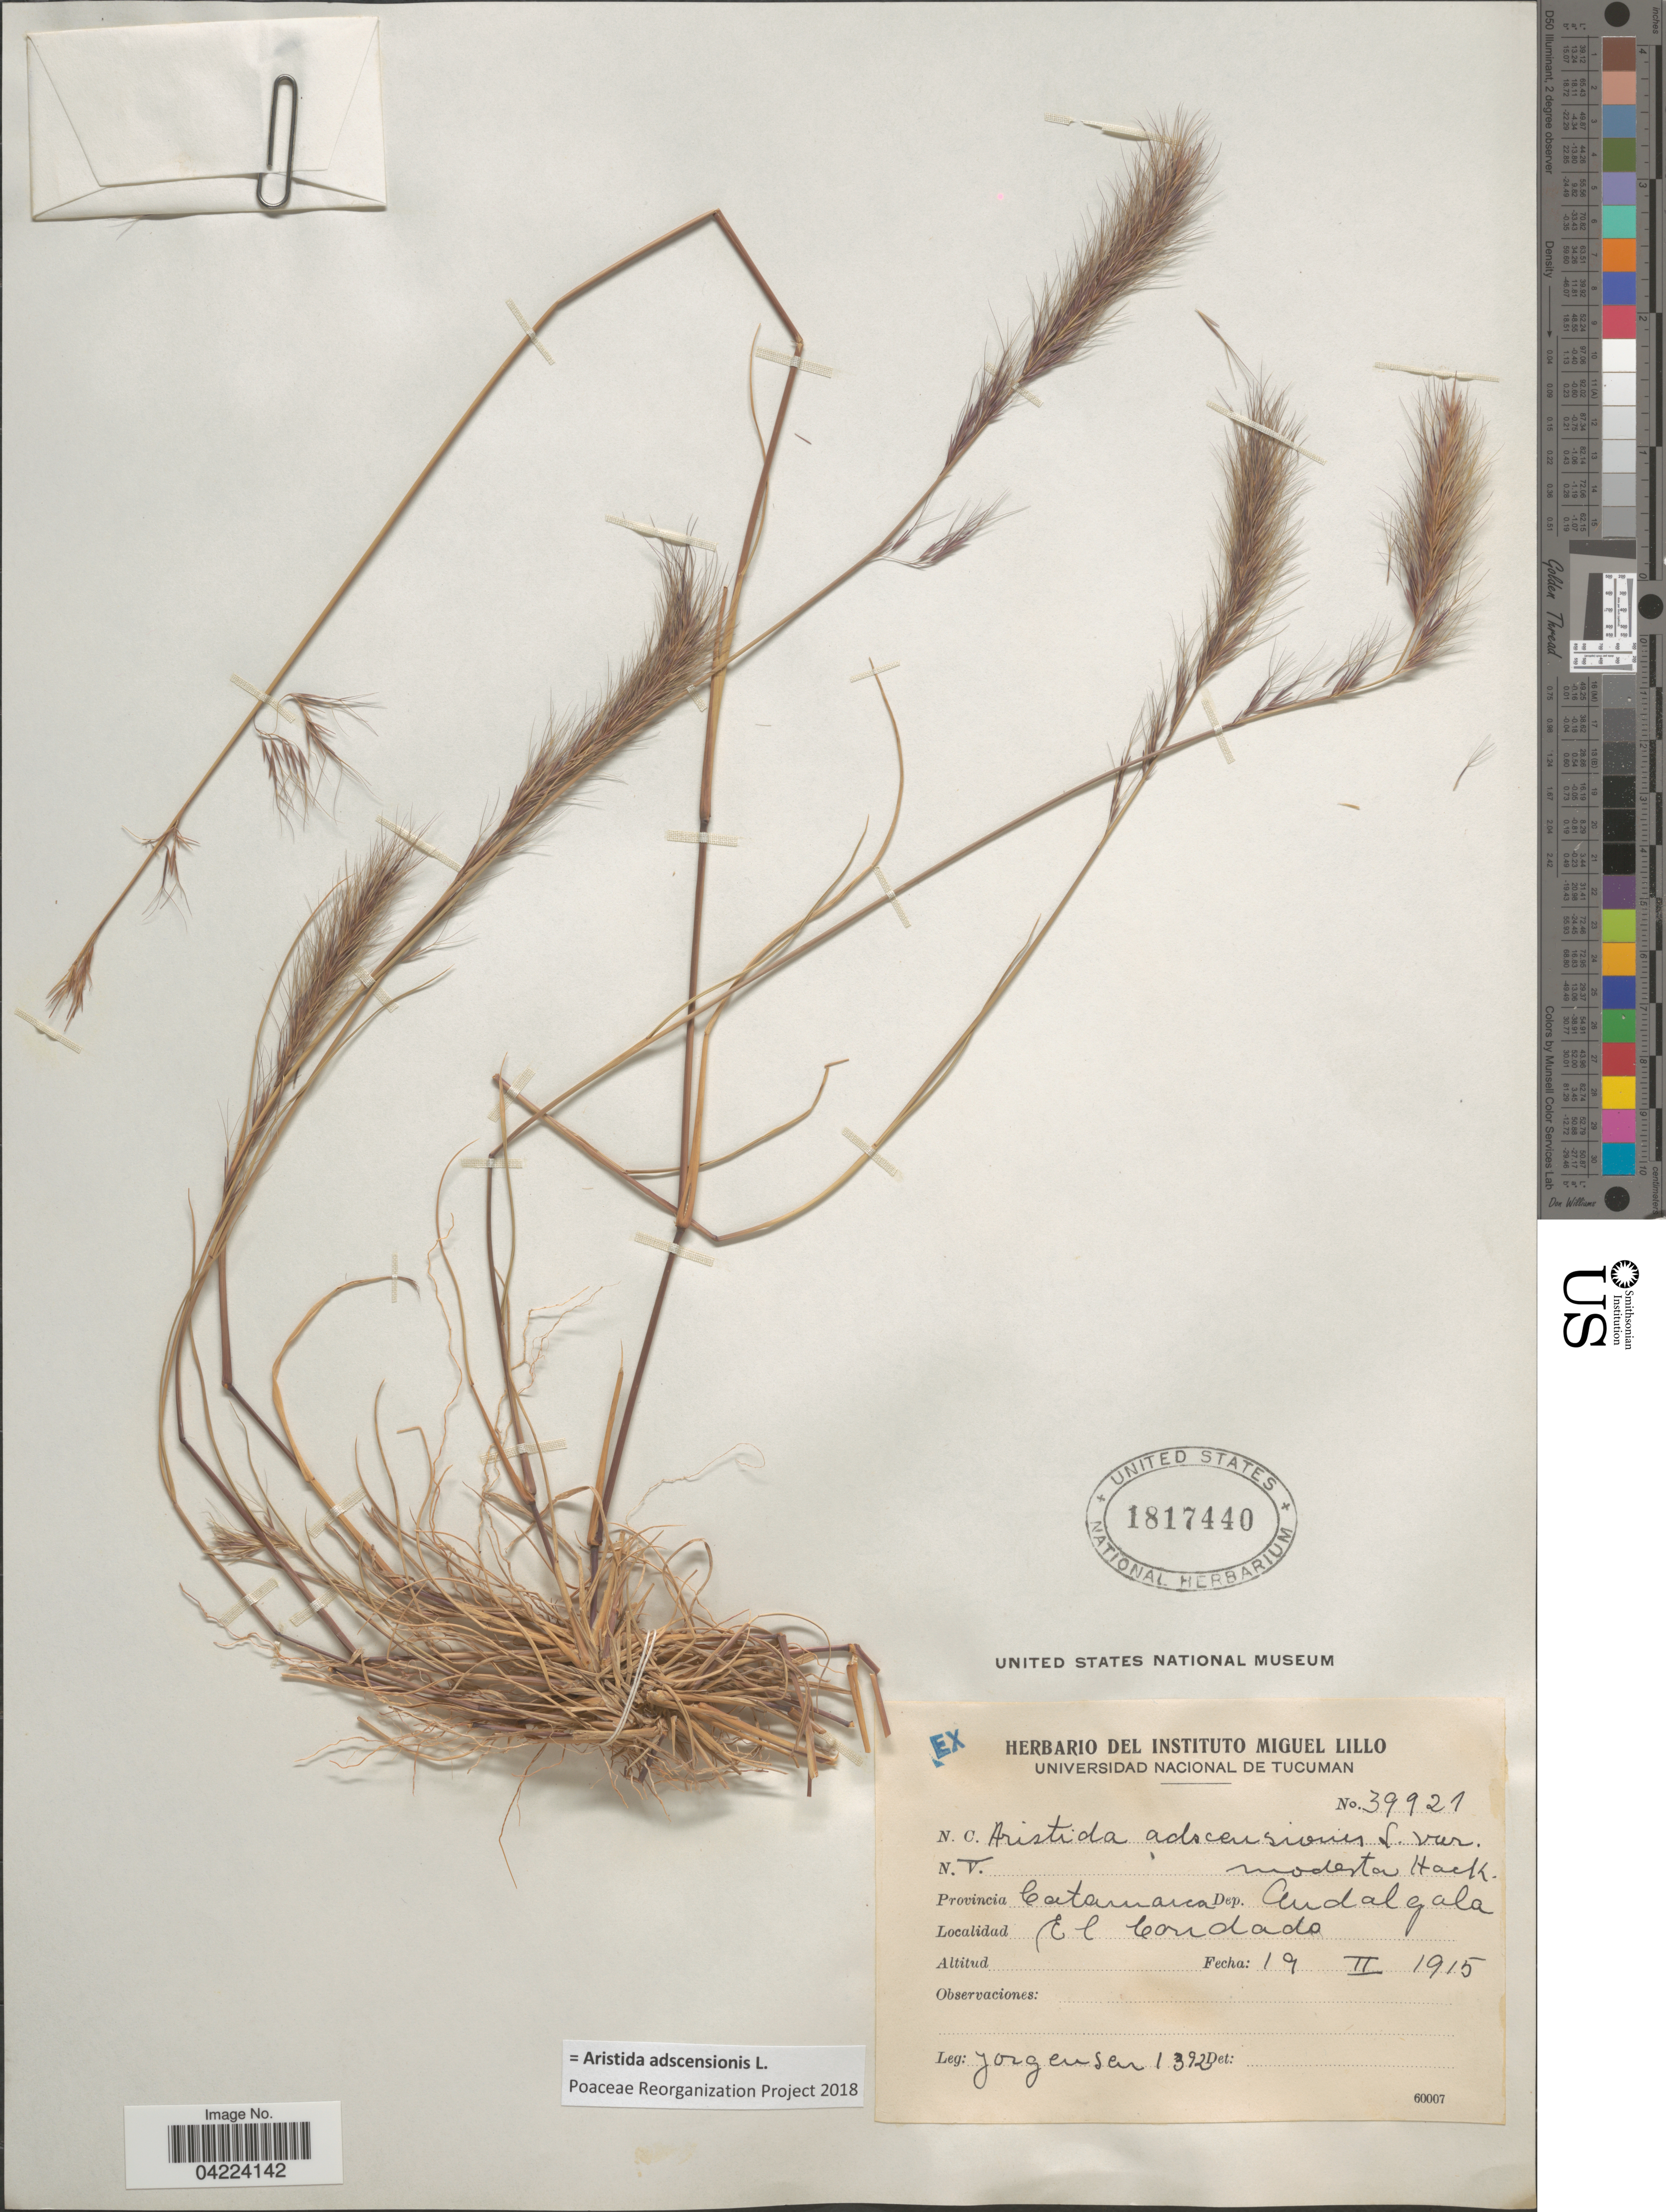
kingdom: Plantae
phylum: Tracheophyta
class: Liliopsida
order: Poales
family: Poaceae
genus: Aristida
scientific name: Aristida adscensionis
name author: L.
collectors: Jorgensen, --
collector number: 1392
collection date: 1915-02-19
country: Argentina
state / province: Catamarca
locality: Dep. Andalgala. El Cordado.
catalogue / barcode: US 1817440